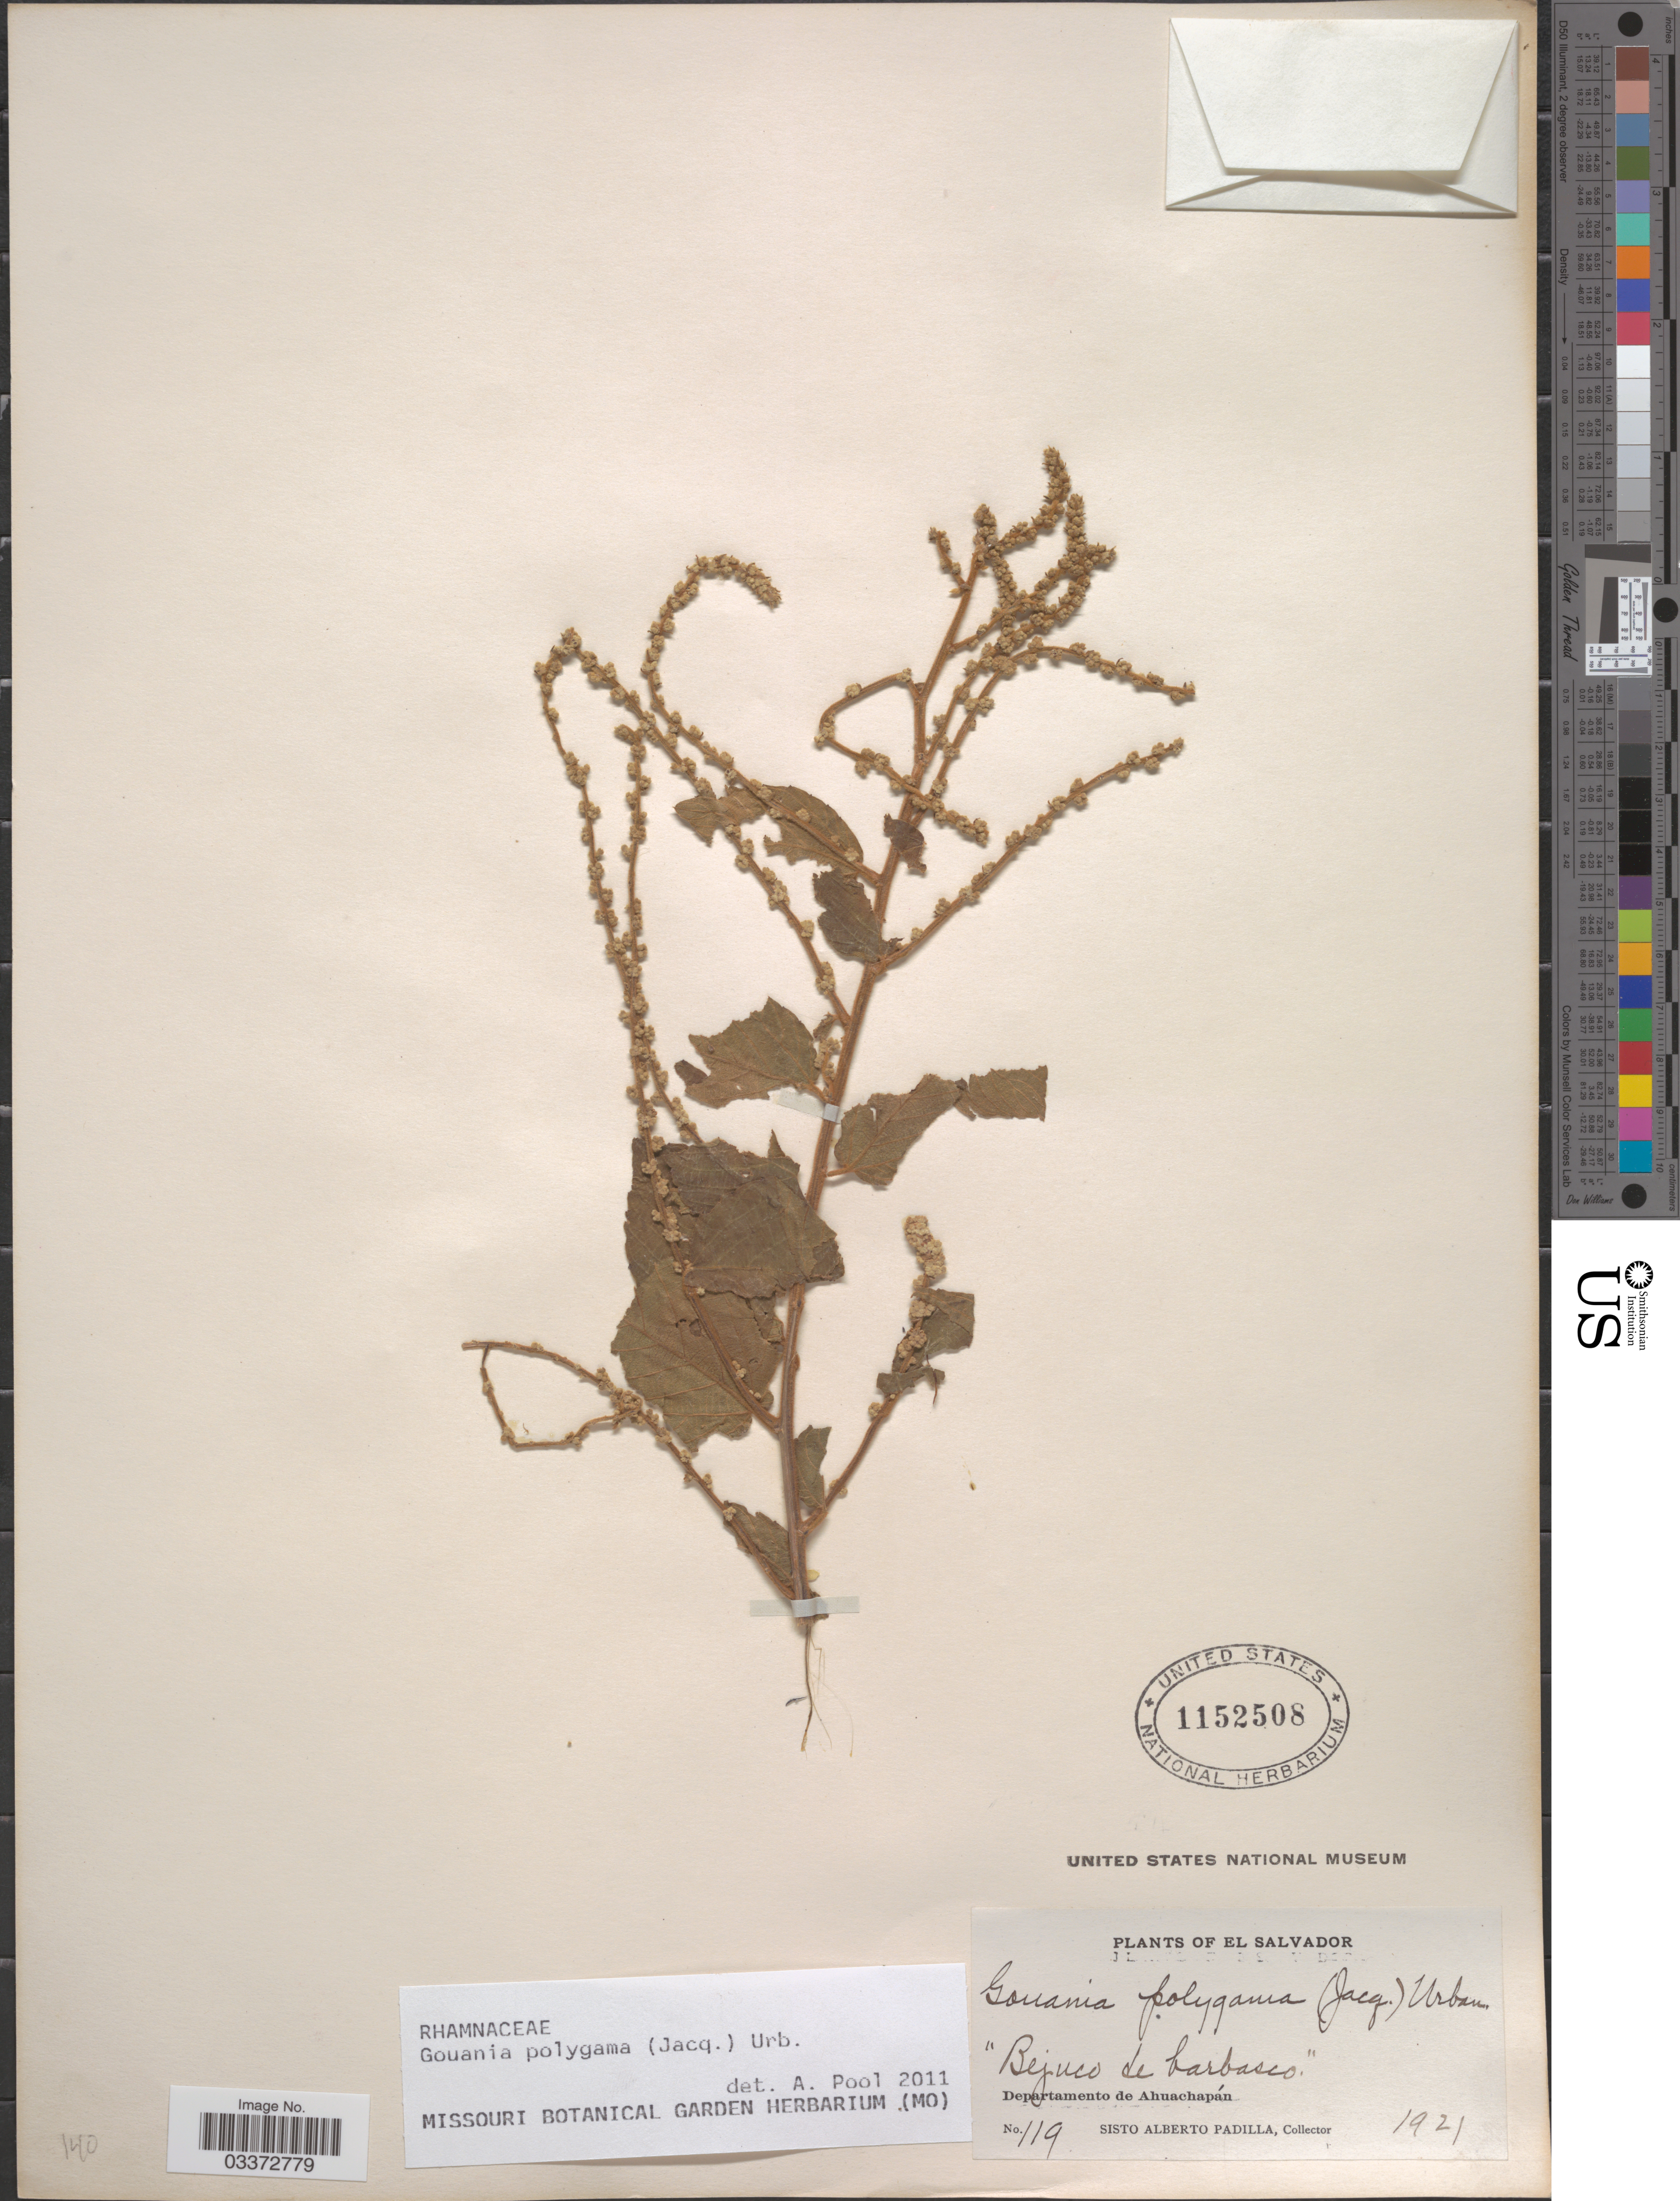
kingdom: Plantae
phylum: Tracheophyta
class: Magnoliopsida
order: Rosales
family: Rhamnaceae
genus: Gouania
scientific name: Gouania polygama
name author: (Jacq.) Urb.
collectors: S. A. Padilla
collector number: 119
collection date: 1921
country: El Salvador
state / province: Ahuachapan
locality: Departamento de Ahuachapán.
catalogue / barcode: US 1152508